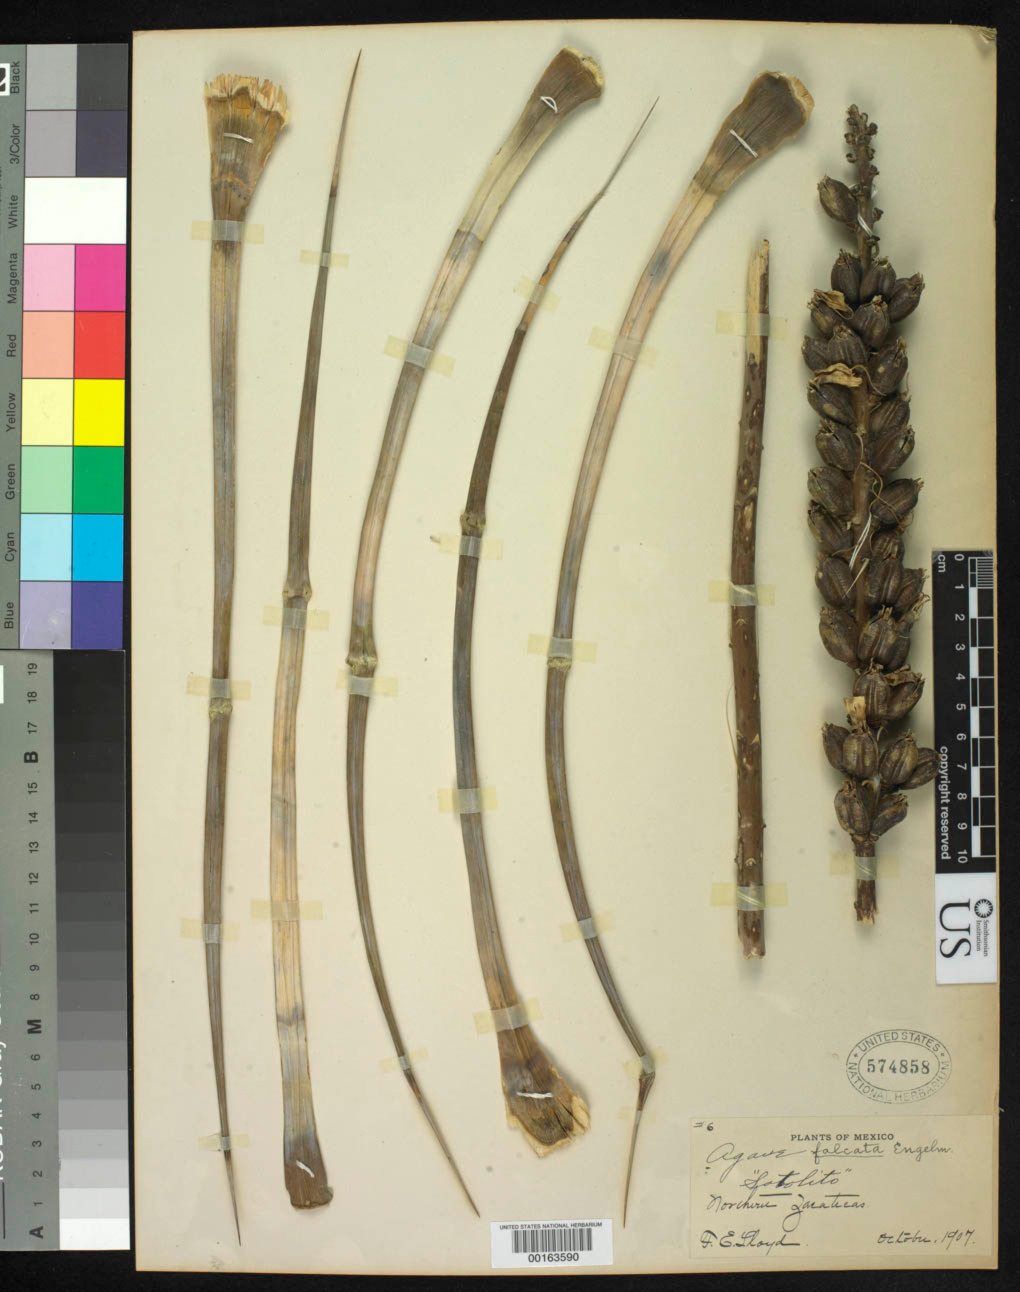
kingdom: Plantae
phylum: Tracheophyta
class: Liliopsida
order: Asparagales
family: Asparagaceae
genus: Agave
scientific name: Agave striata subsp. falcata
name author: (Engelm.) Gentry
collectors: F. E. Lloyd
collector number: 6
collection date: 1907-10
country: Mexico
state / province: Zacatecas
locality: Northern area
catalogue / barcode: US 574858